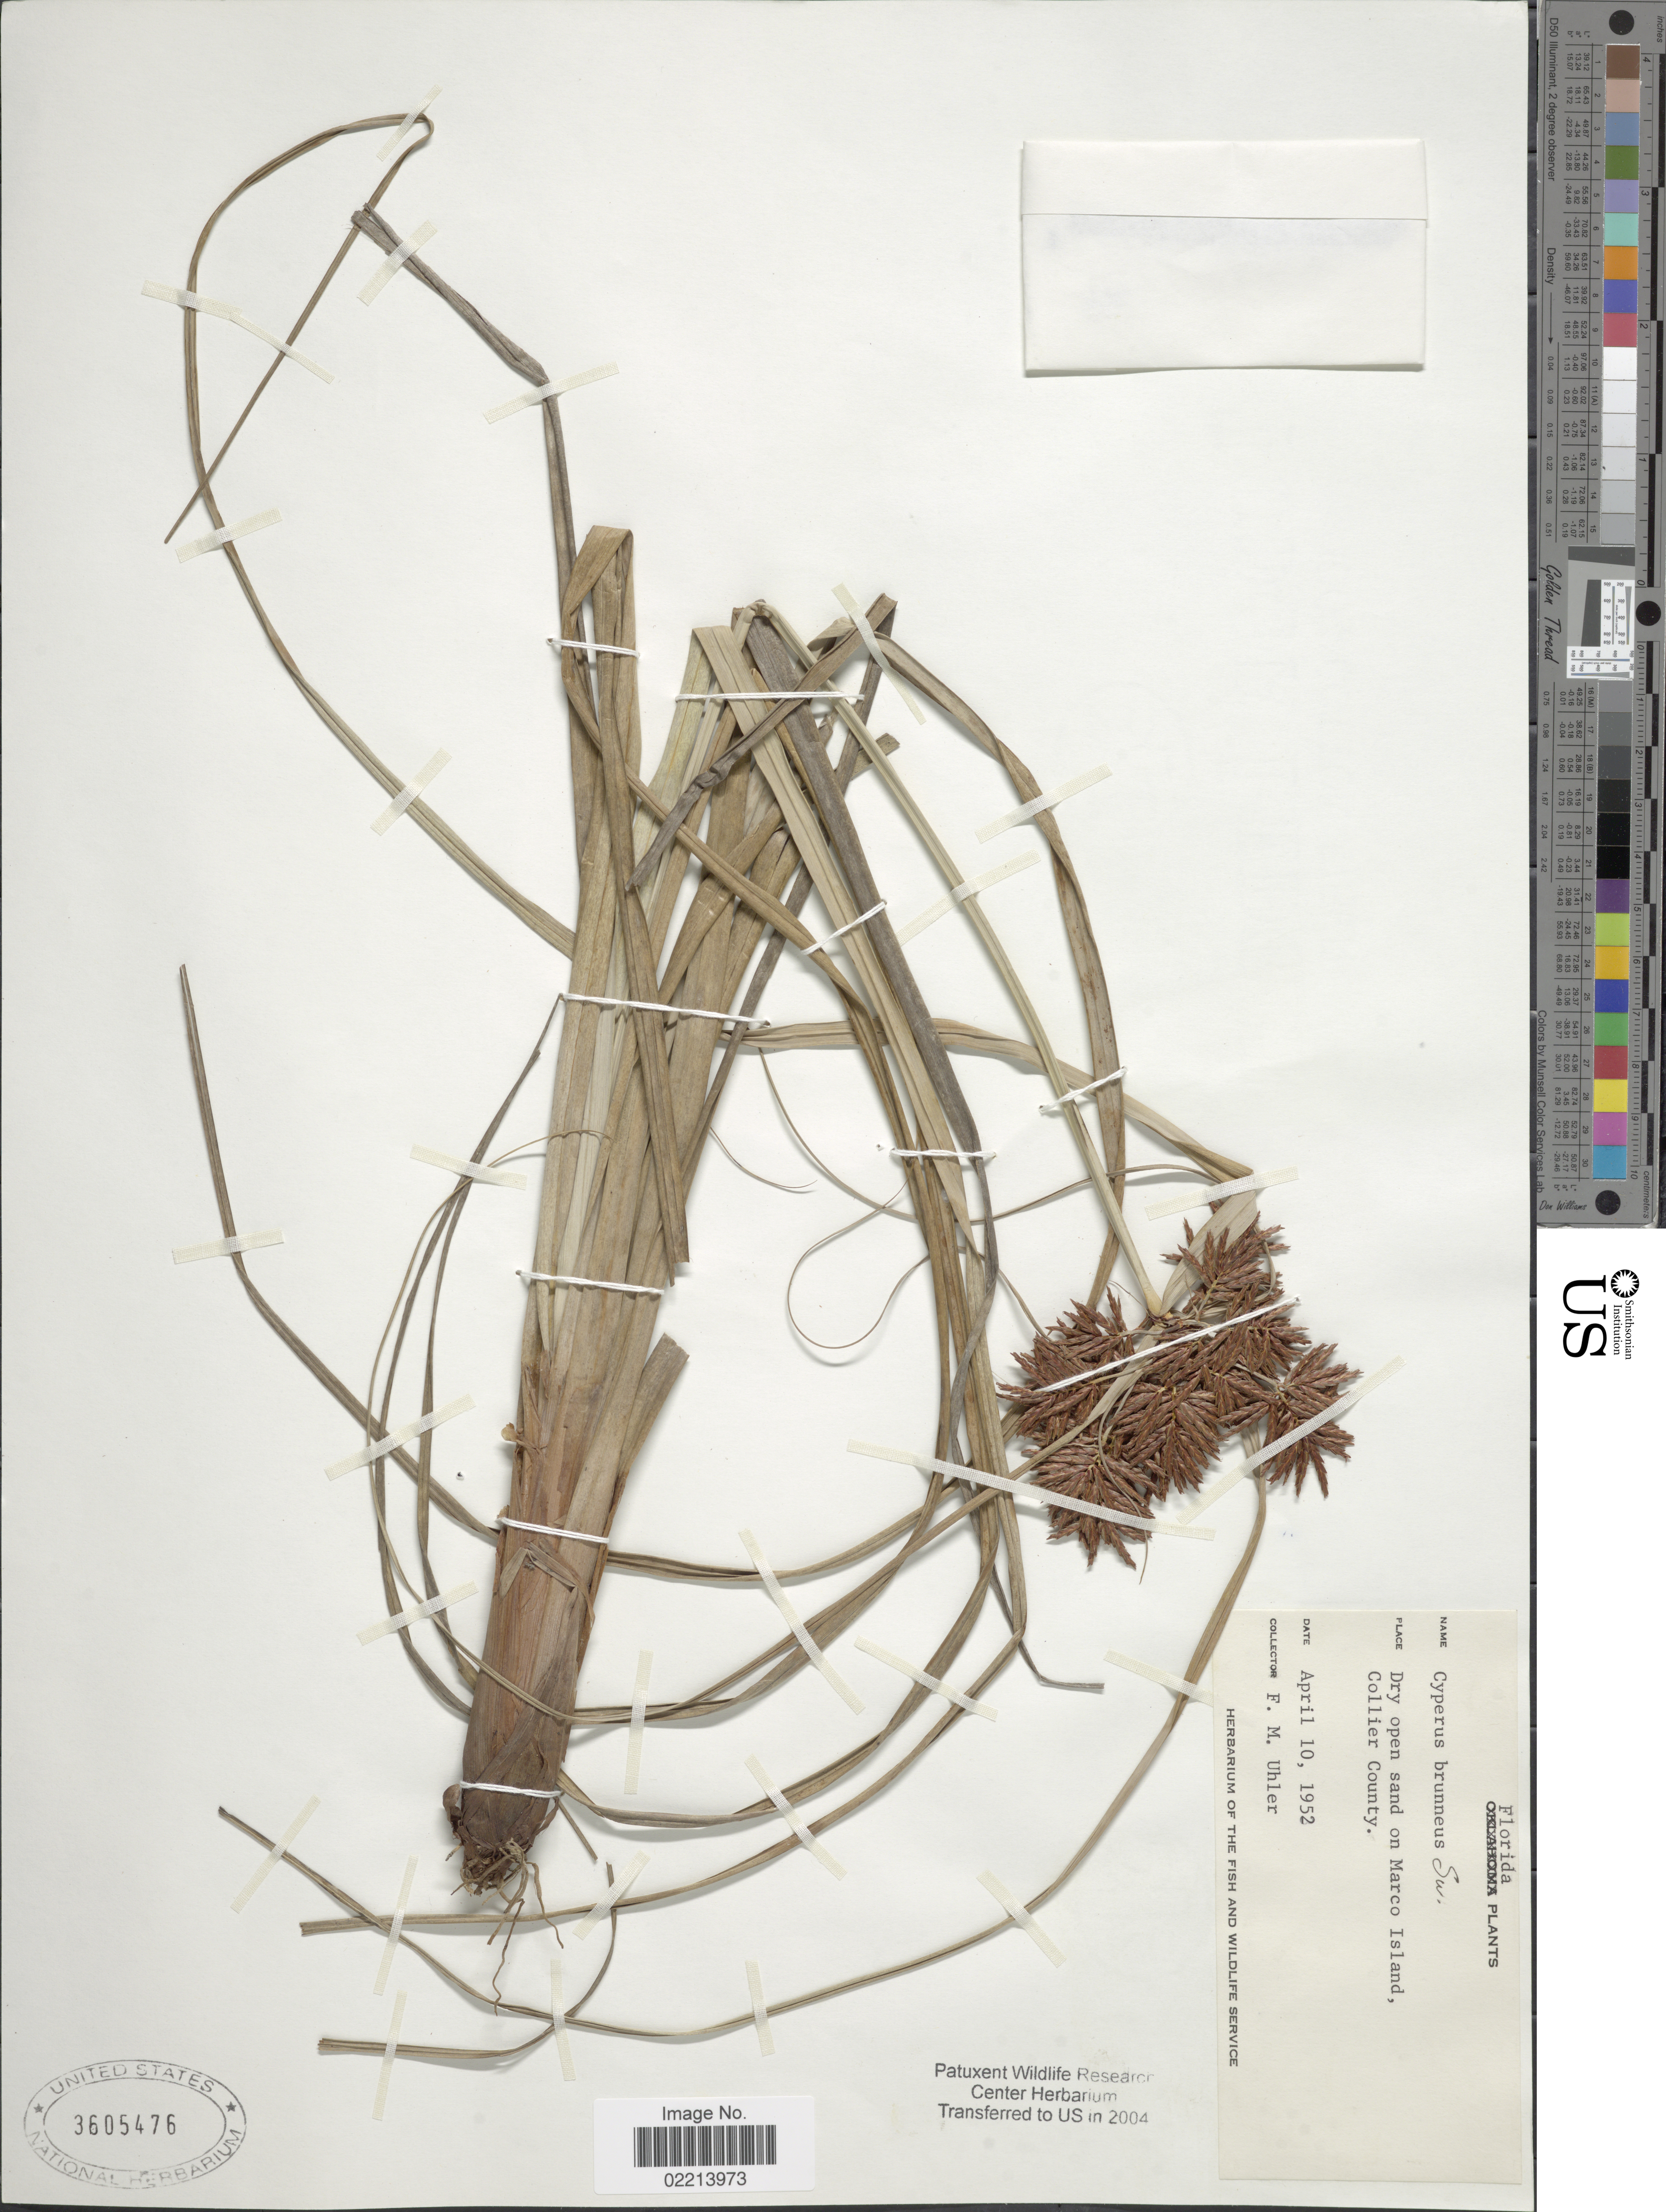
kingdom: Plantae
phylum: Tracheophyta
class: Liliopsida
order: Poales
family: Cyperaceae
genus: Cyperus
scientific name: Cyperus brunneus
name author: Sw.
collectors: F. M. Uhler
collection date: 1952-04-10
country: United States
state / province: Florida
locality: Dry open sand on Marco Island, Collier County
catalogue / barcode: US 3605476